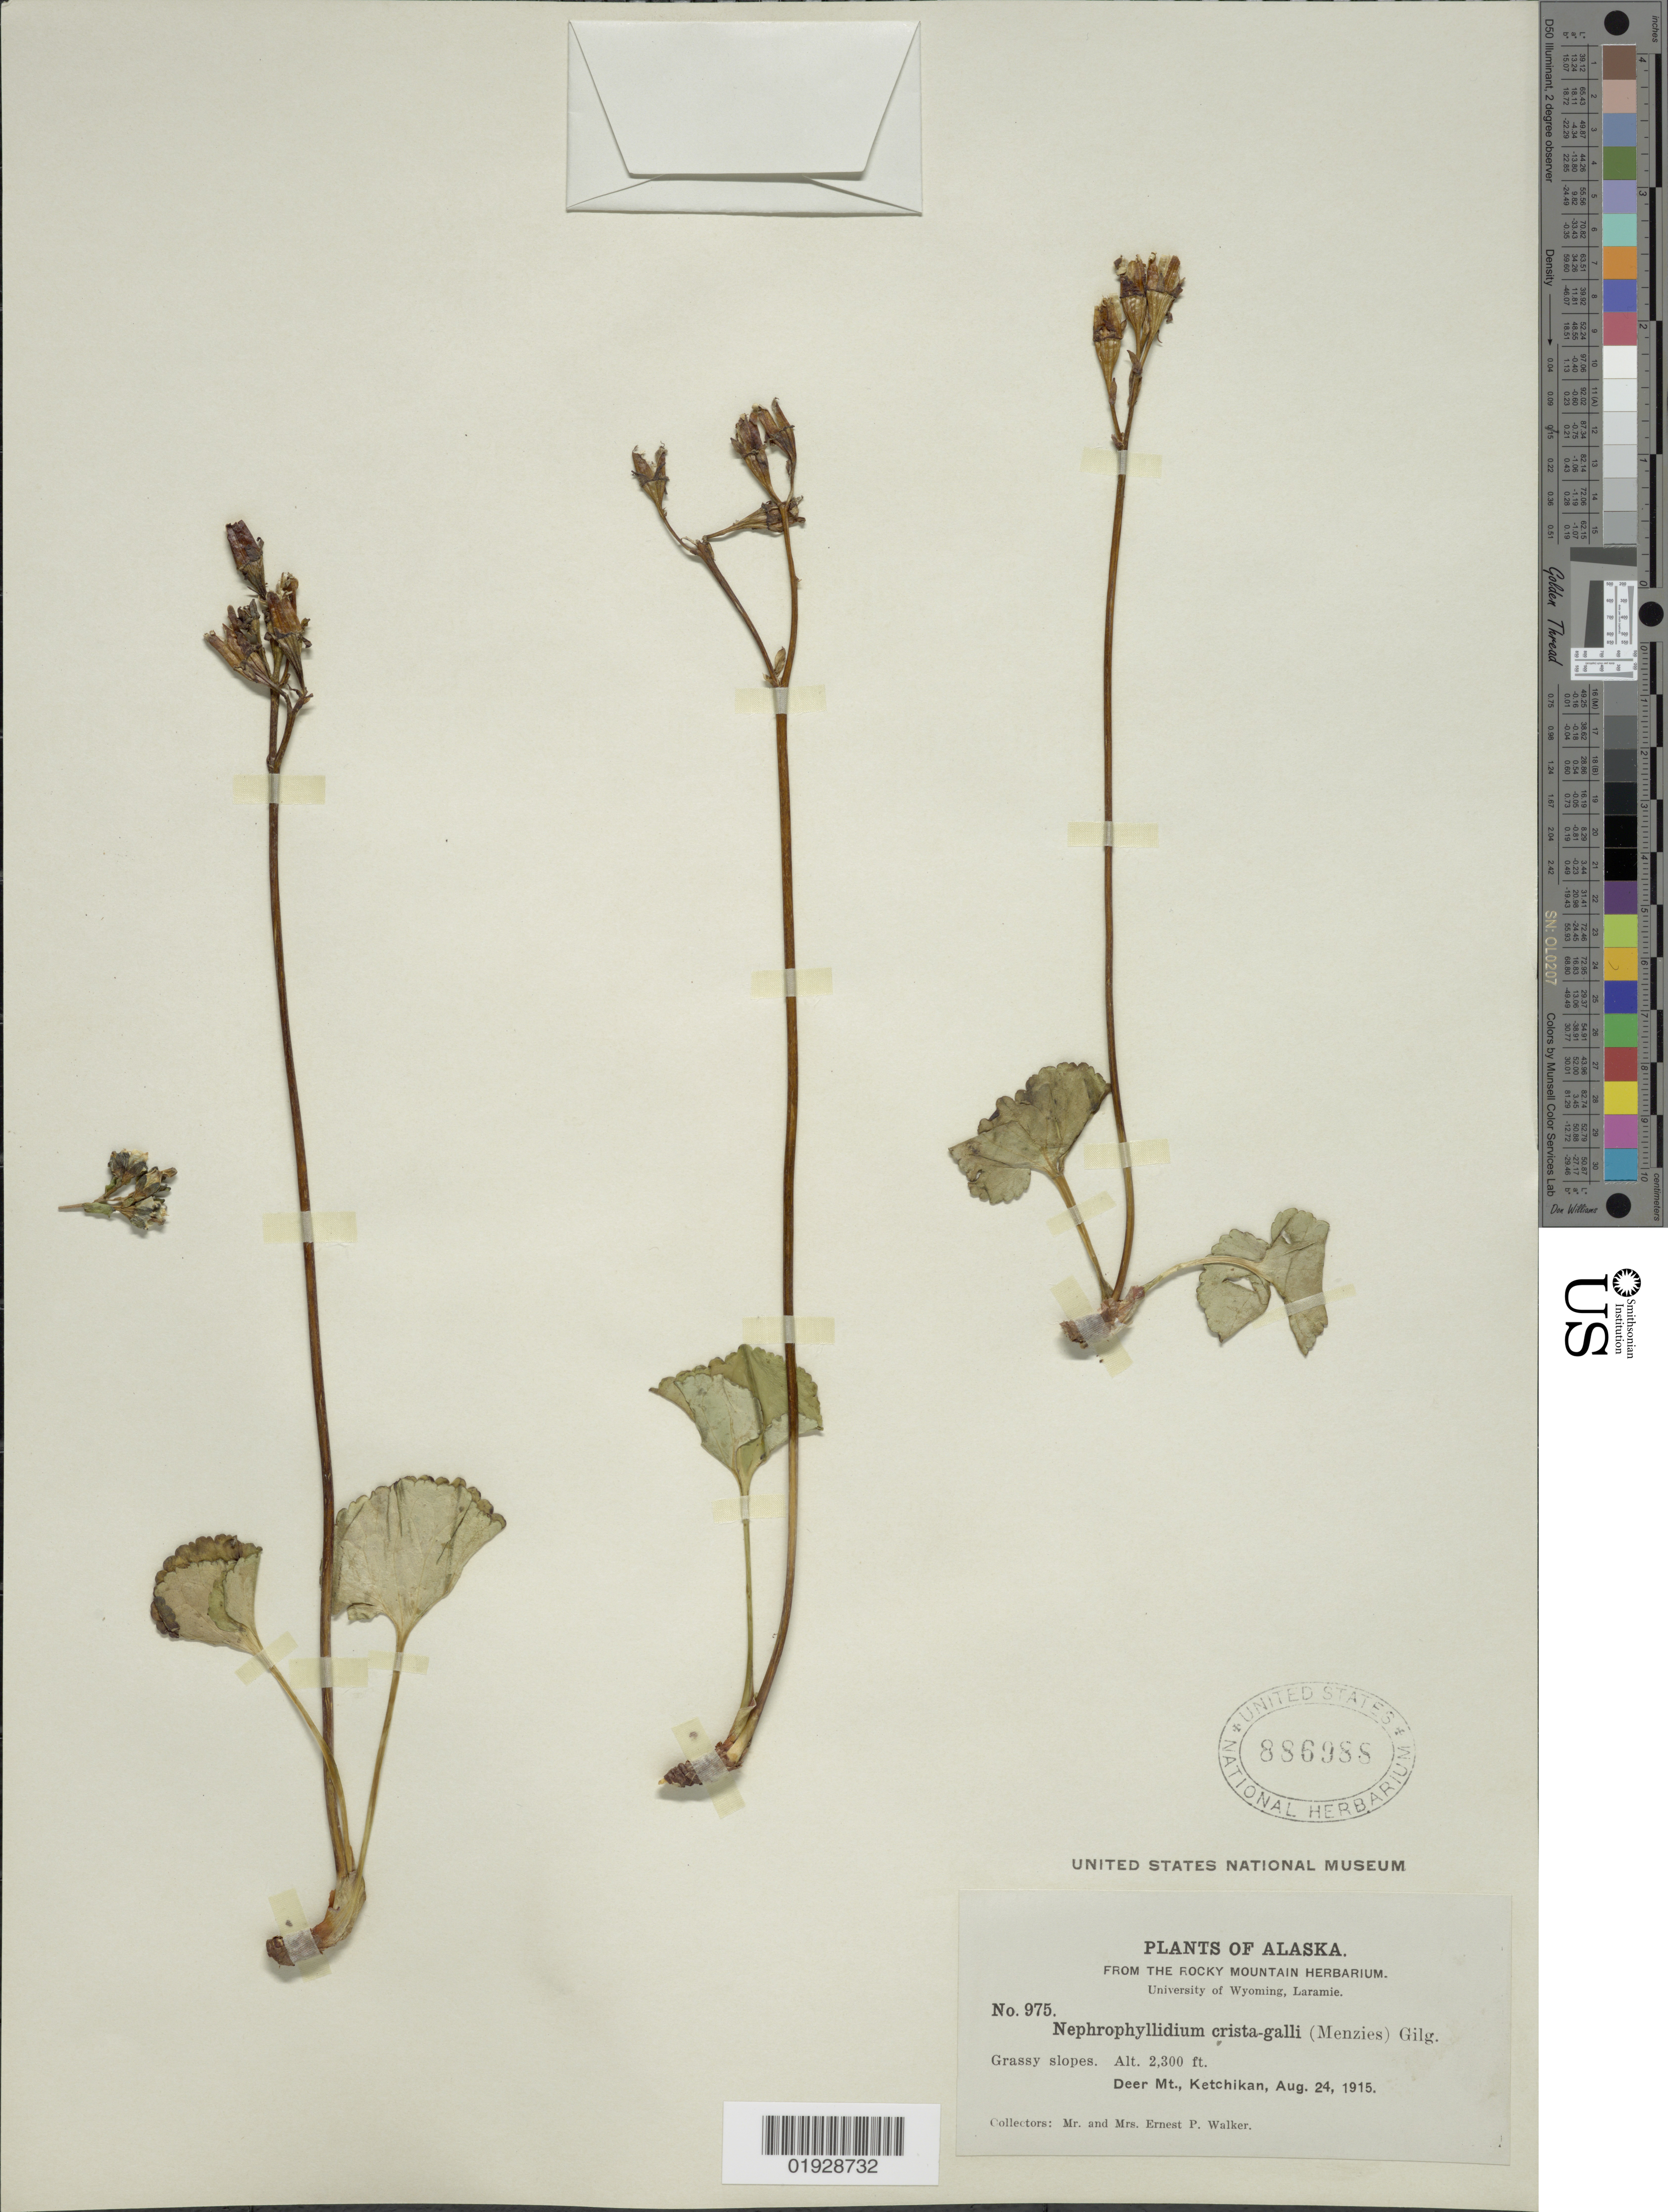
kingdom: Plantae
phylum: Tracheophyta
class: Magnoliopsida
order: Asterales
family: Menyanthaceae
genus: Nephrophyllidium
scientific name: Nephrophyllidium crista-galli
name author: (Menzies ex Hook.) Gilg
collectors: E. P. Walker & E. Walker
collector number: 975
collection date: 1915-08-24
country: United States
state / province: Alaska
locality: Deer Mt., Ketchikan.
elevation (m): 701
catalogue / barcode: US 886988